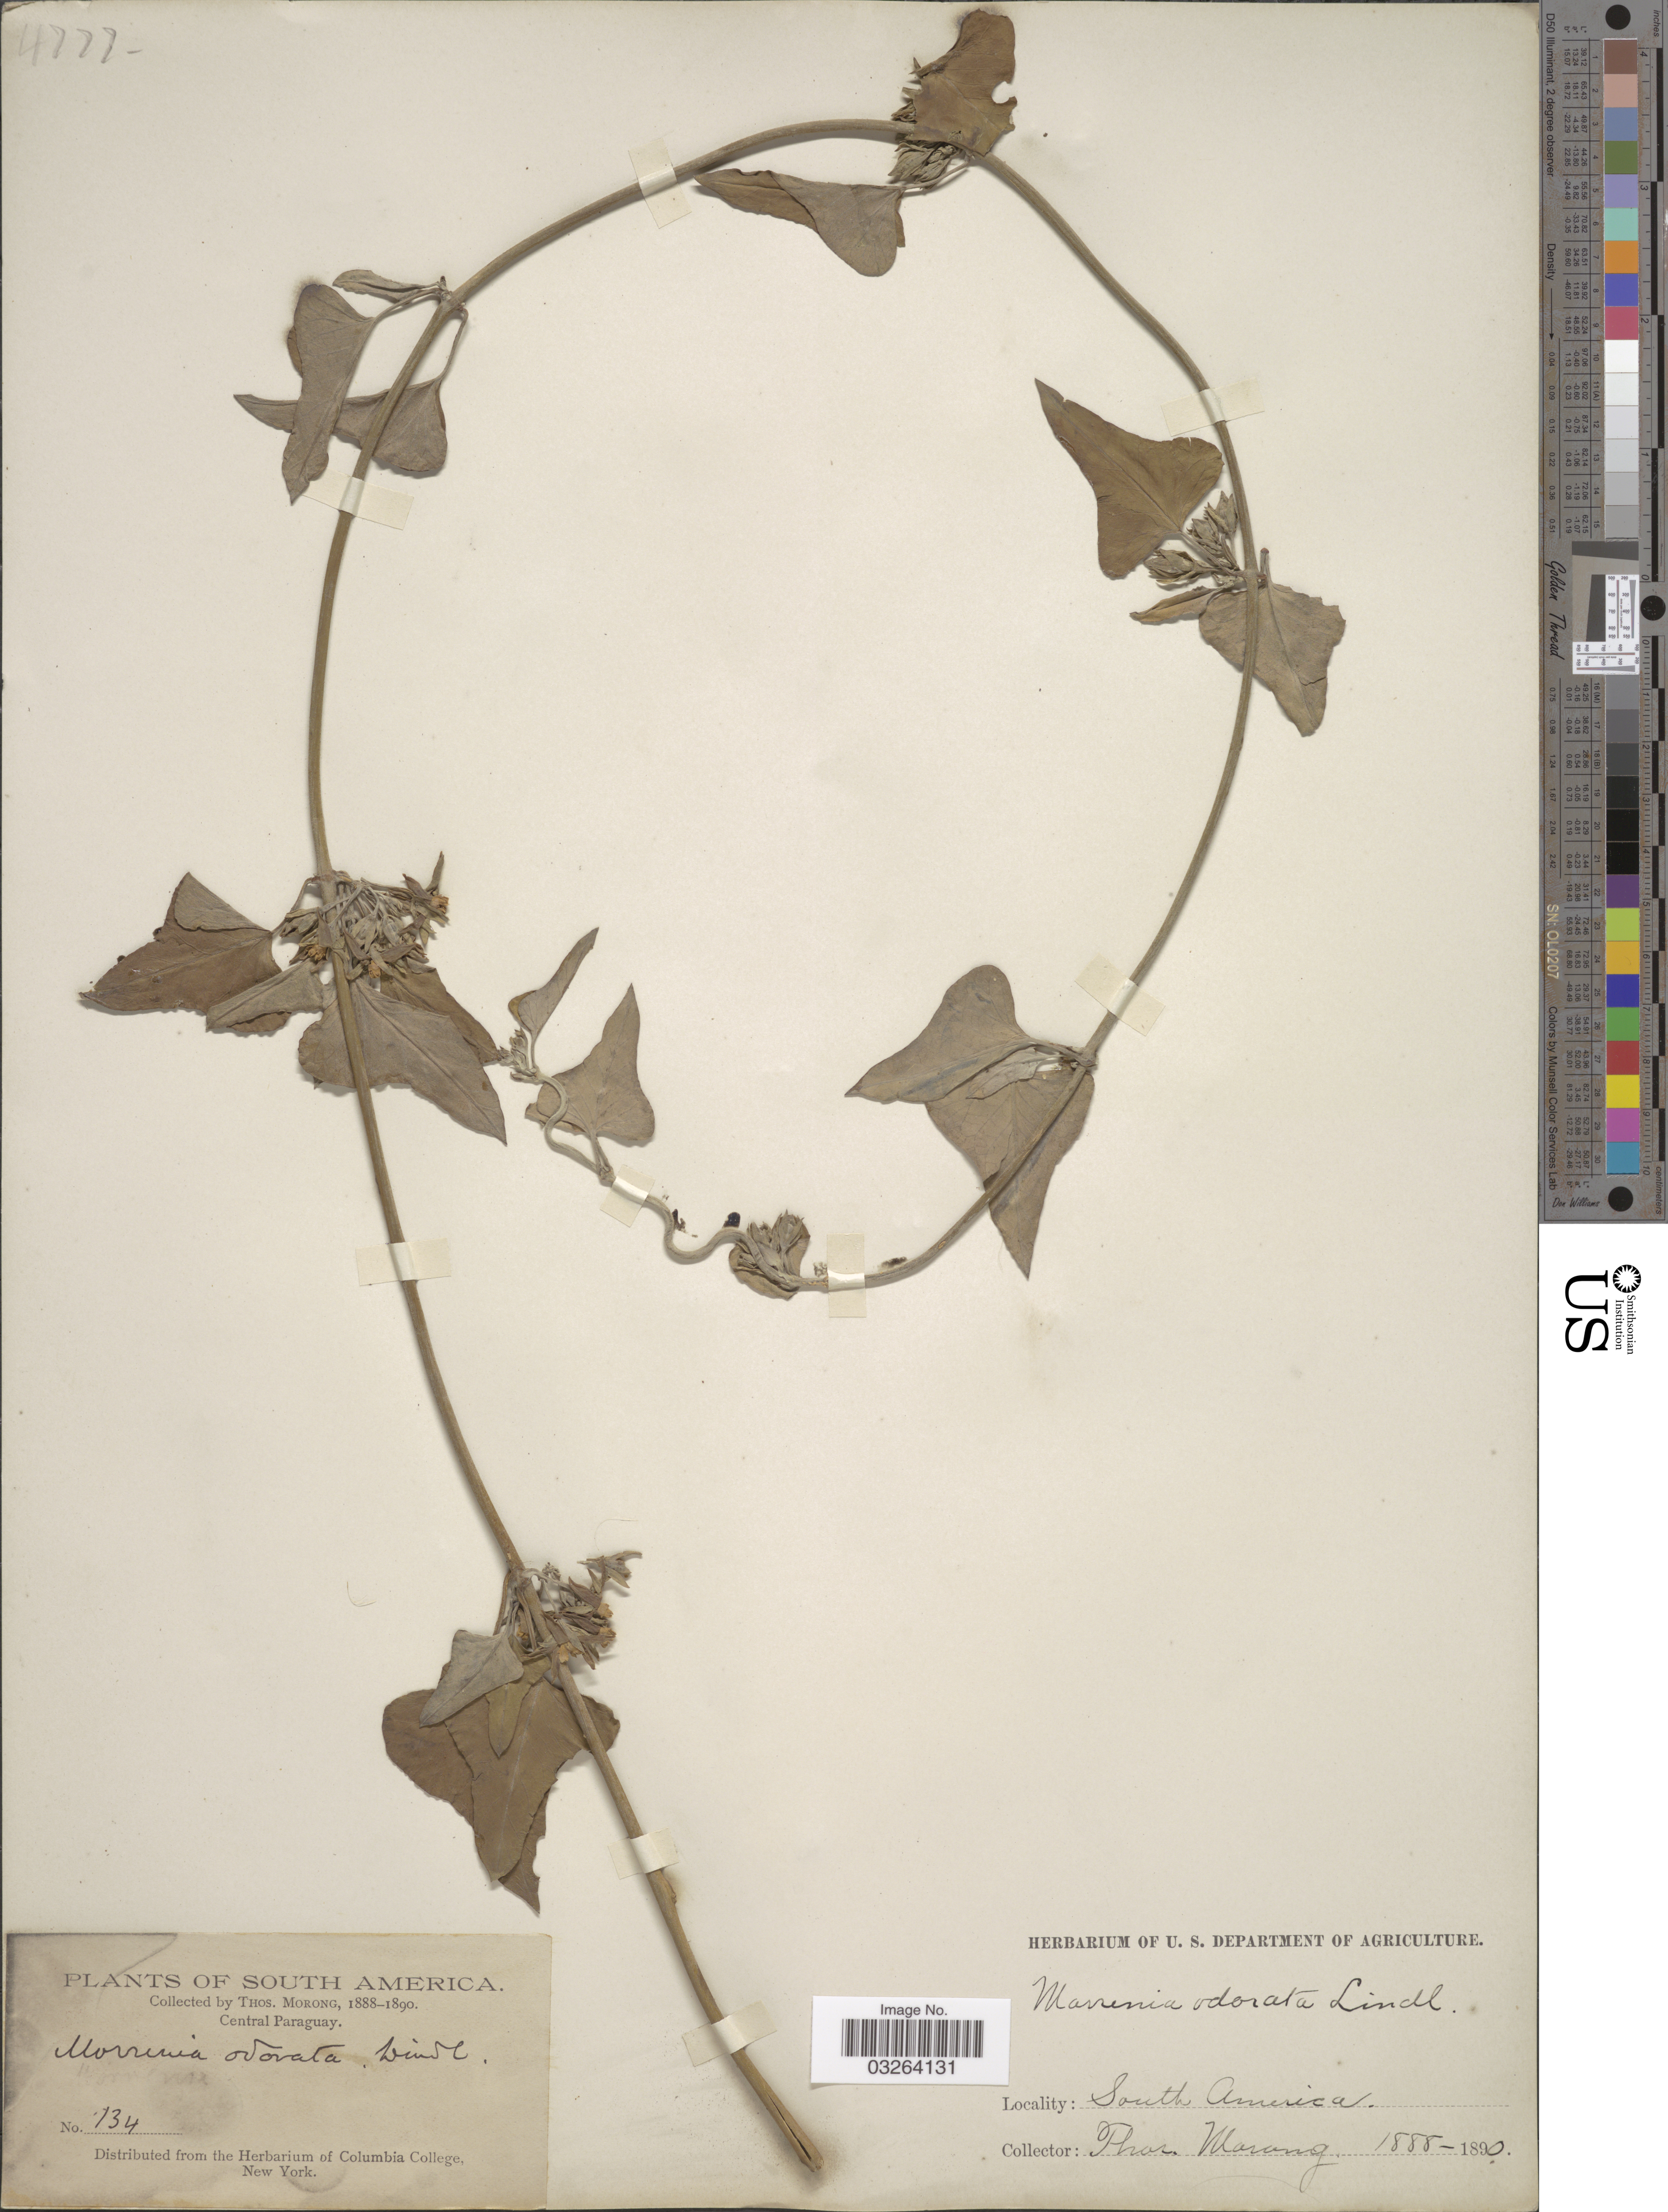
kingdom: Plantae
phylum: Tracheophyta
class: Magnoliopsida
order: Gentianales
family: Apocynaceae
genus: Morrenia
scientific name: Morrenia odorata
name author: (Hook. & Arn.) Lindl.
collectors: ex herb. T. Morong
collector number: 134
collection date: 1888/1890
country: Paraguay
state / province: Central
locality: South America. Central Paraguay.